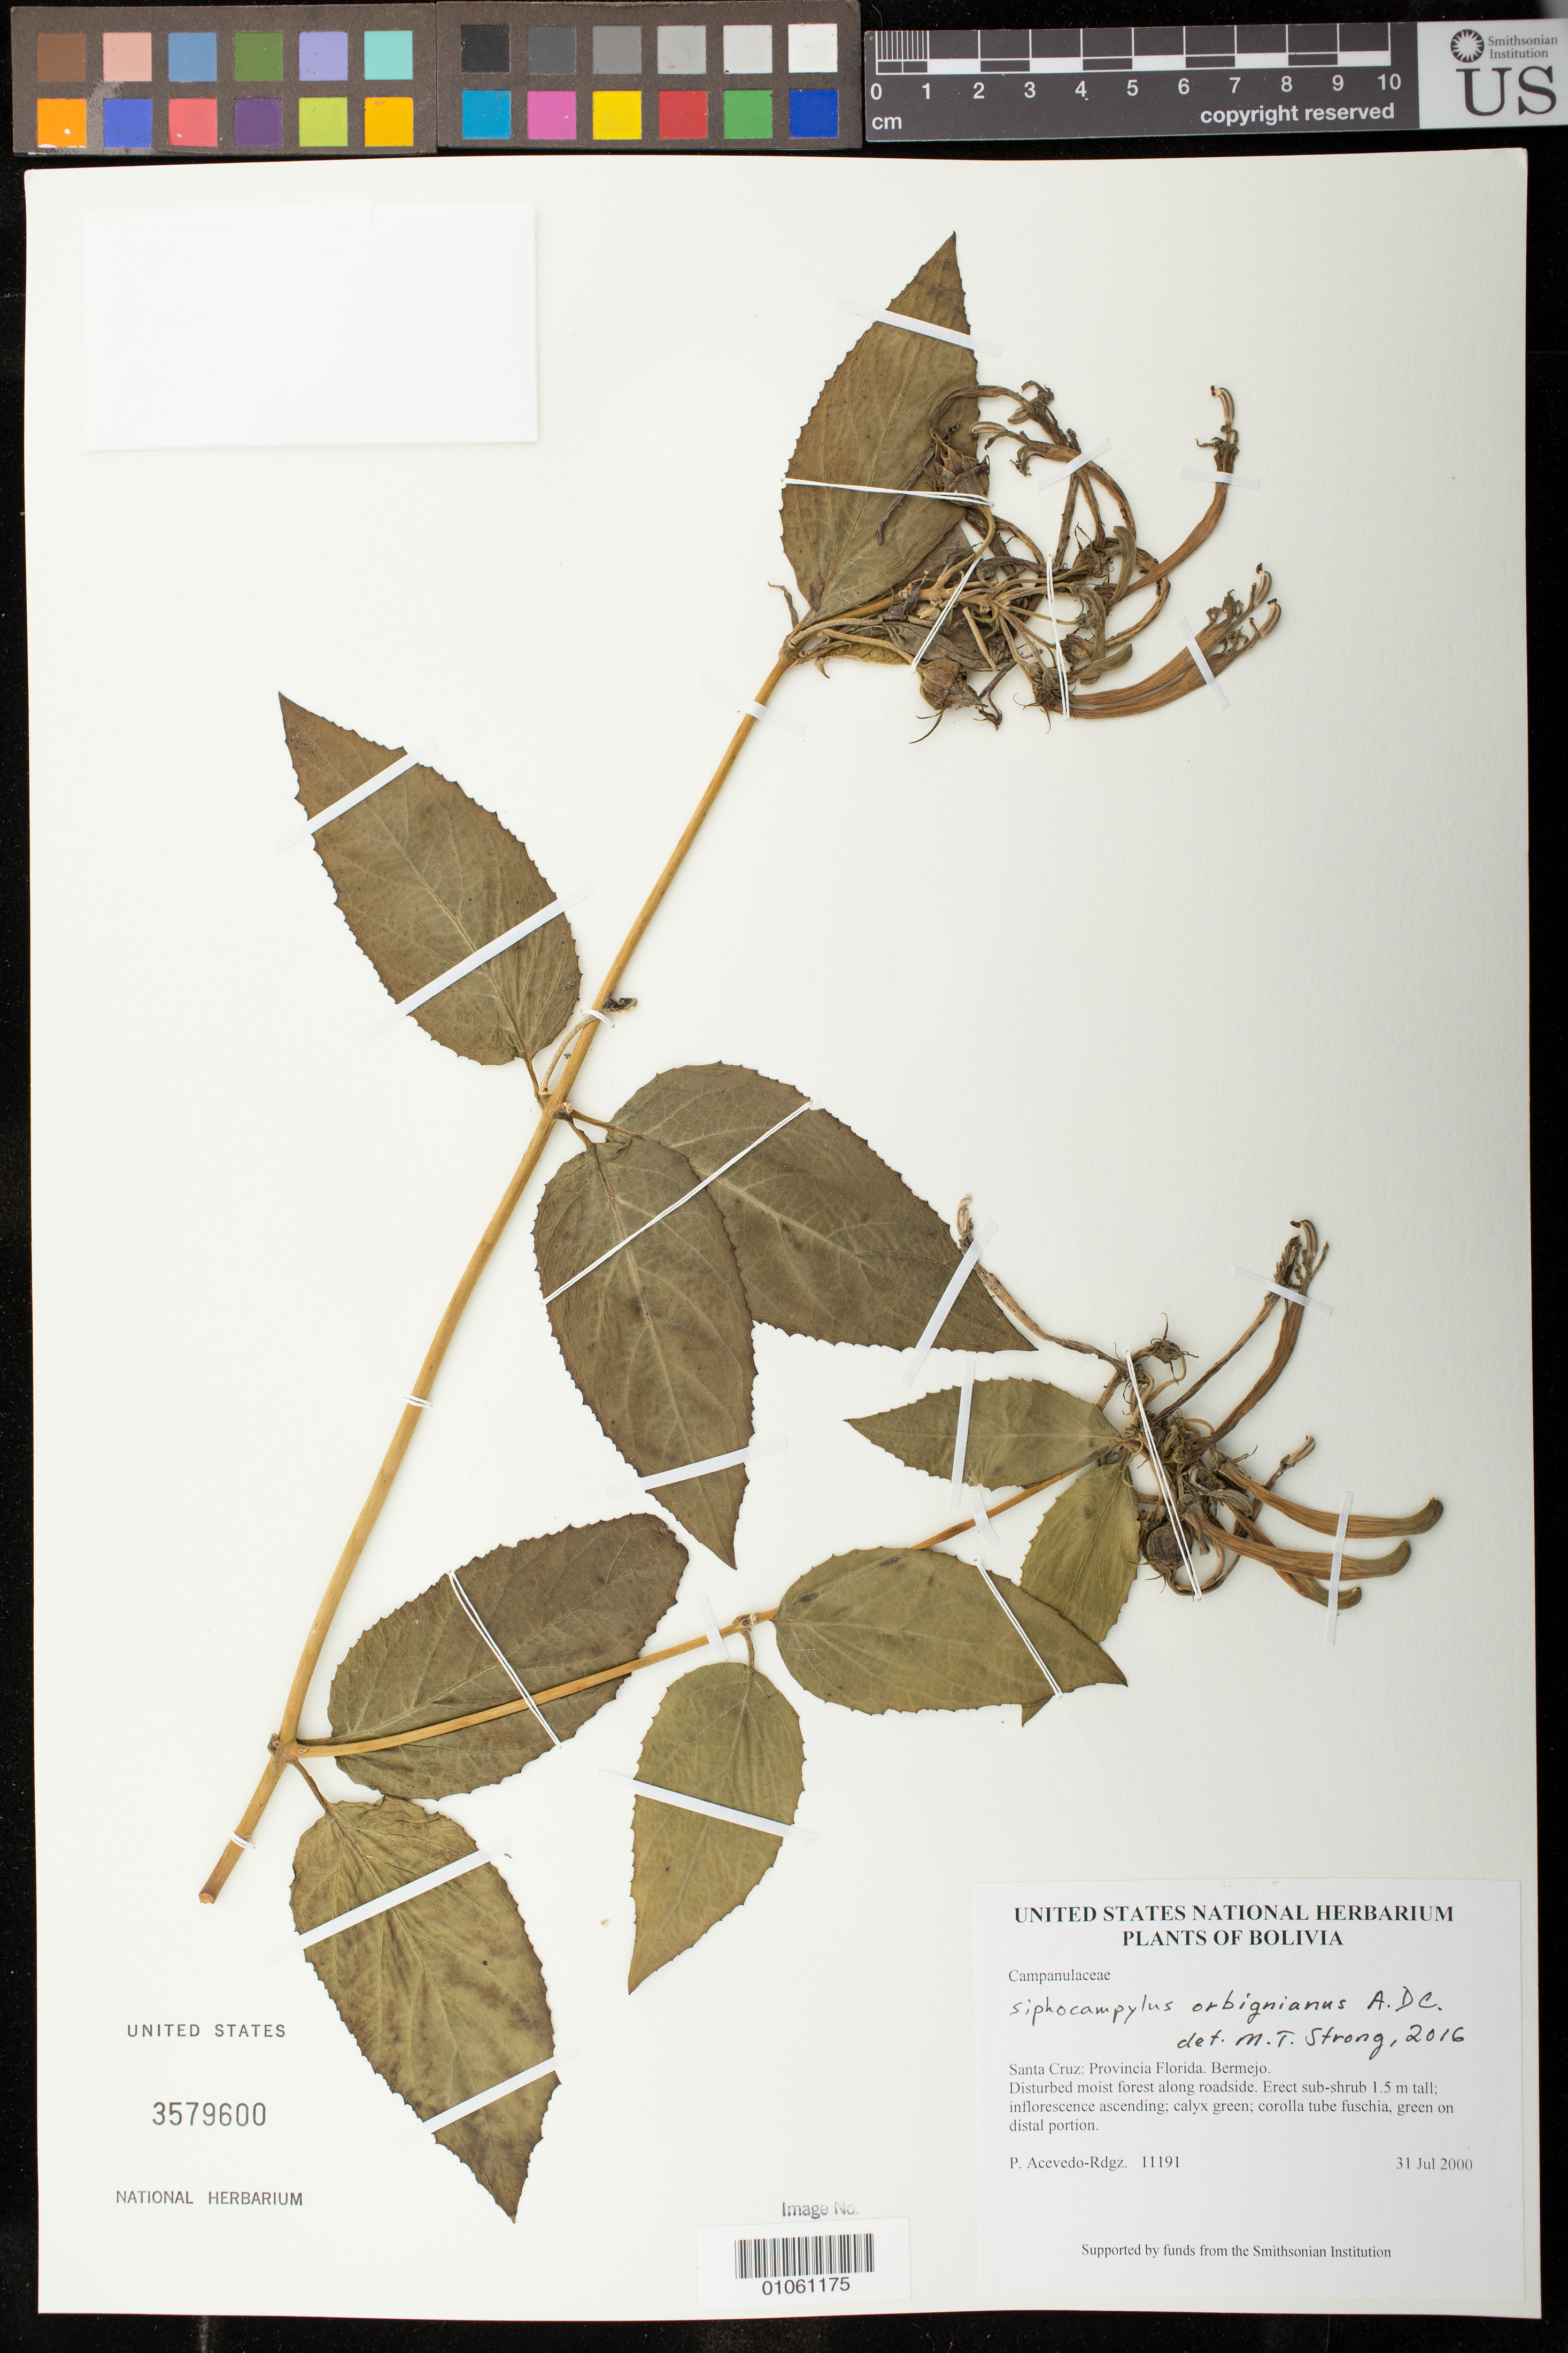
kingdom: Plantae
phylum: Tracheophyta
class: Magnoliopsida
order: Asterales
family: Campanulaceae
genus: Siphocampylus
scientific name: Siphocampylus orbignianus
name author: A. DC.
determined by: Strong, M. T., (US), Smithsonian Institution - National Museum of Natural History (UNITED STATES)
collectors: P. Acevedo-Rodr.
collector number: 11191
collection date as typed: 31 Jul 2000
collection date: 2000-07-31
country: Bolivia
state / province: Santa Cruz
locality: Santa Cruz: Provincia Florida. Bermejo.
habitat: Disturbed moist forest along roadside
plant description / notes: US, NY, MO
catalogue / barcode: US 3579600